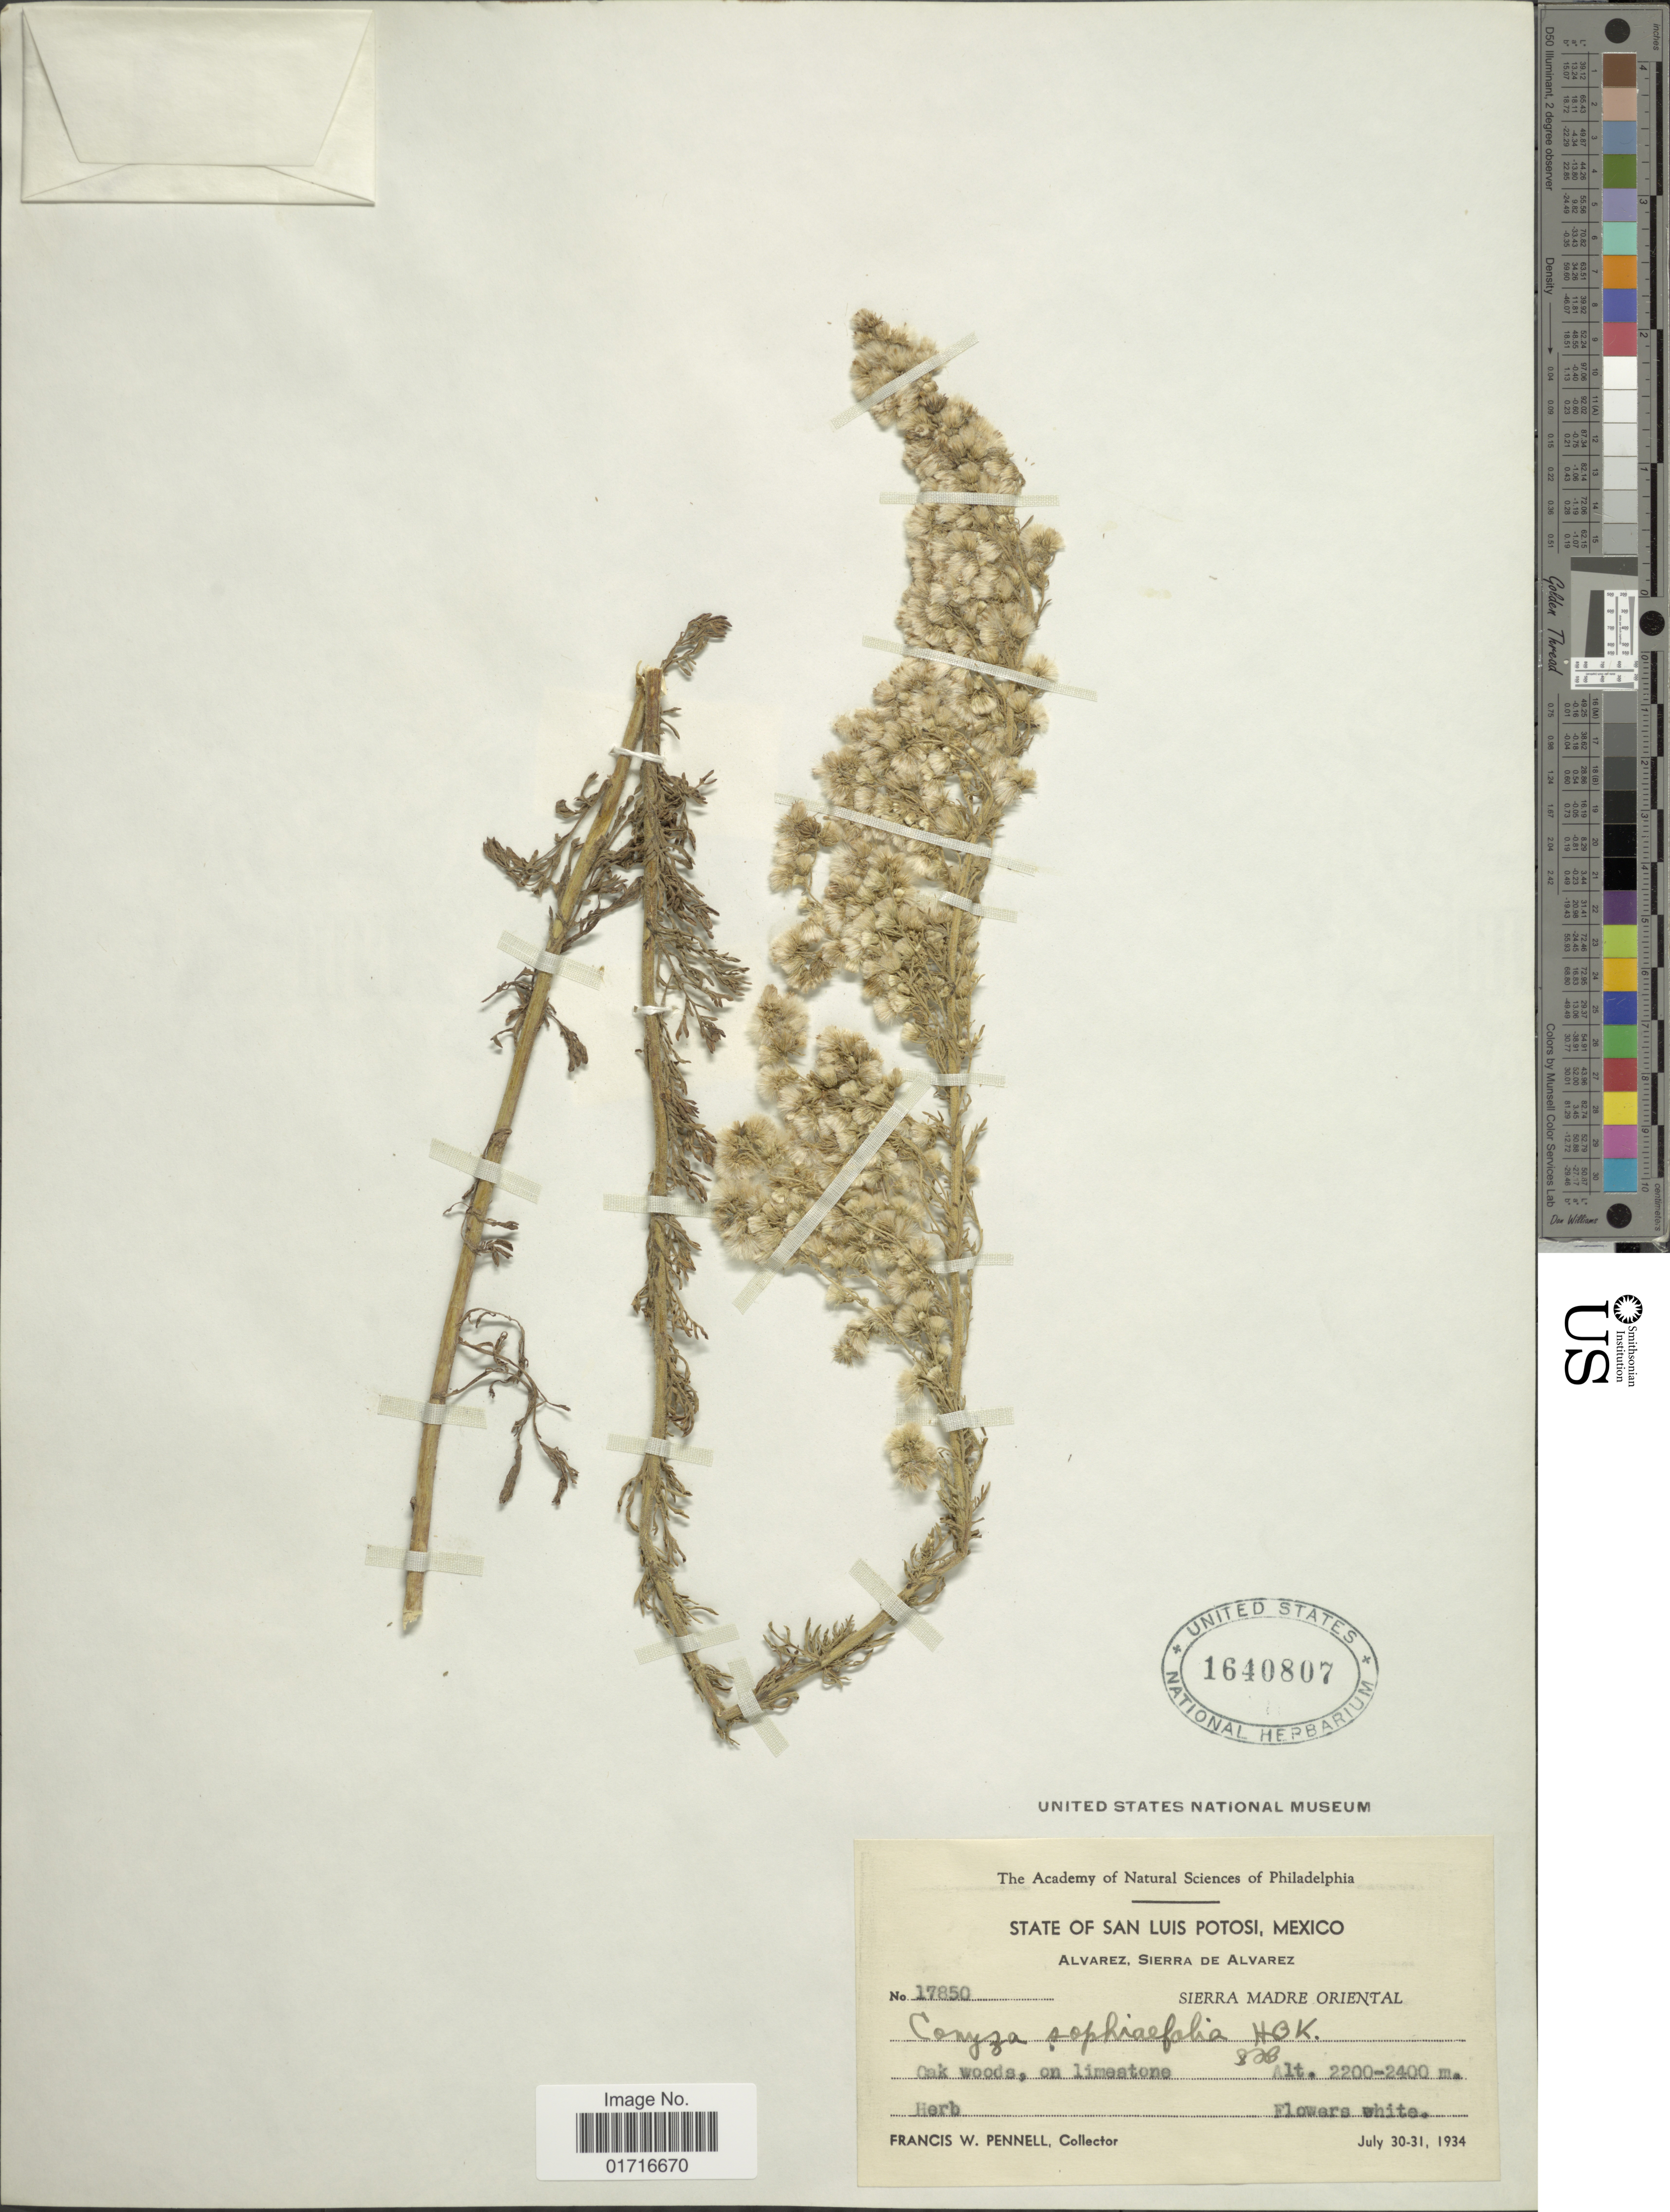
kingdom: Plantae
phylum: Tracheophyta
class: Magnoliopsida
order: Asterales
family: Asteraceae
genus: Conyza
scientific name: Conyza sophiaefolia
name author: Kunth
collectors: F. W. Pennell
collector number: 17850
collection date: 1934-07-30/1934-07-31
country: Mexico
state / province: San Luis Potosí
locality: Alvarez, Sierra de Alvarez. Sierra Madre Oriental.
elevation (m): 2200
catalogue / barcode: US 1640807